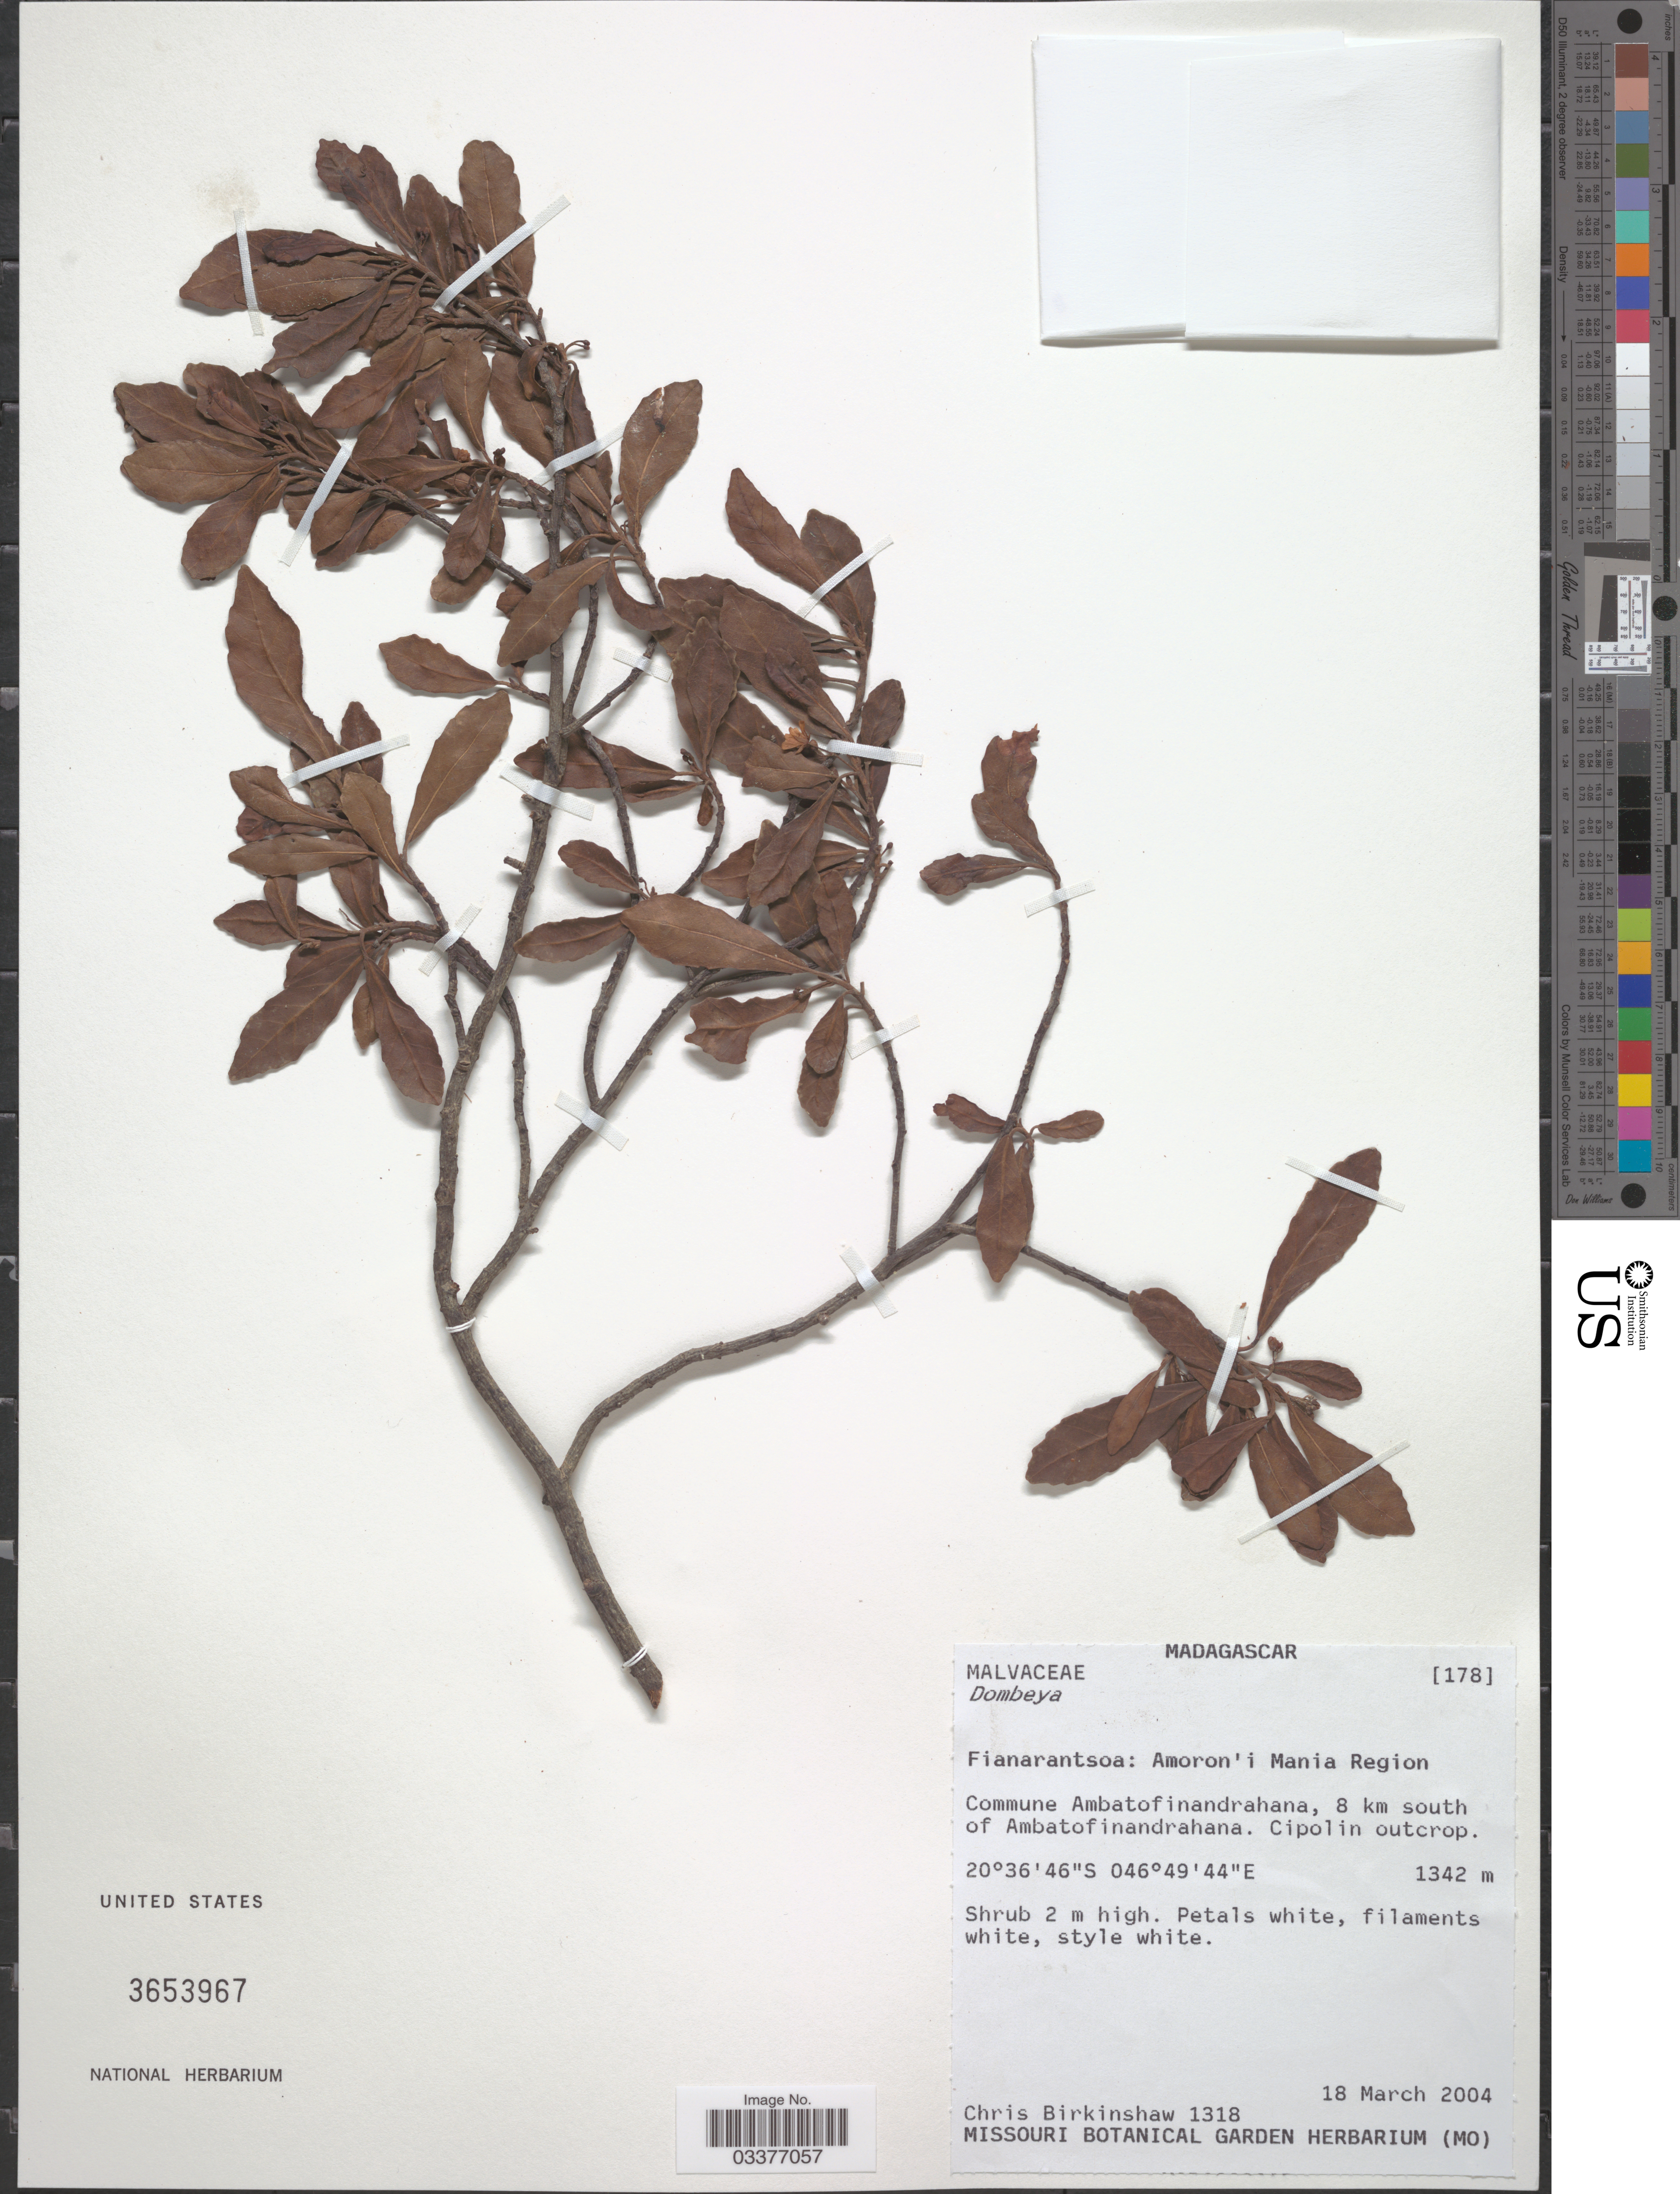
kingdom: Plantae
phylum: Tracheophyta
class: Magnoliopsida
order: Malvales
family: Malvaceae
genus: Dombeya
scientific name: Dombeya sp.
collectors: C. R. Birkinshaw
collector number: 1318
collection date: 2004-03-18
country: Madagascar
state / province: Amoron'i Mania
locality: Amoron'i Mania Region. Commune Ambatofinandrahana, 8 km south of Ambatofinandrahana.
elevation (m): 1342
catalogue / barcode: US 3653967